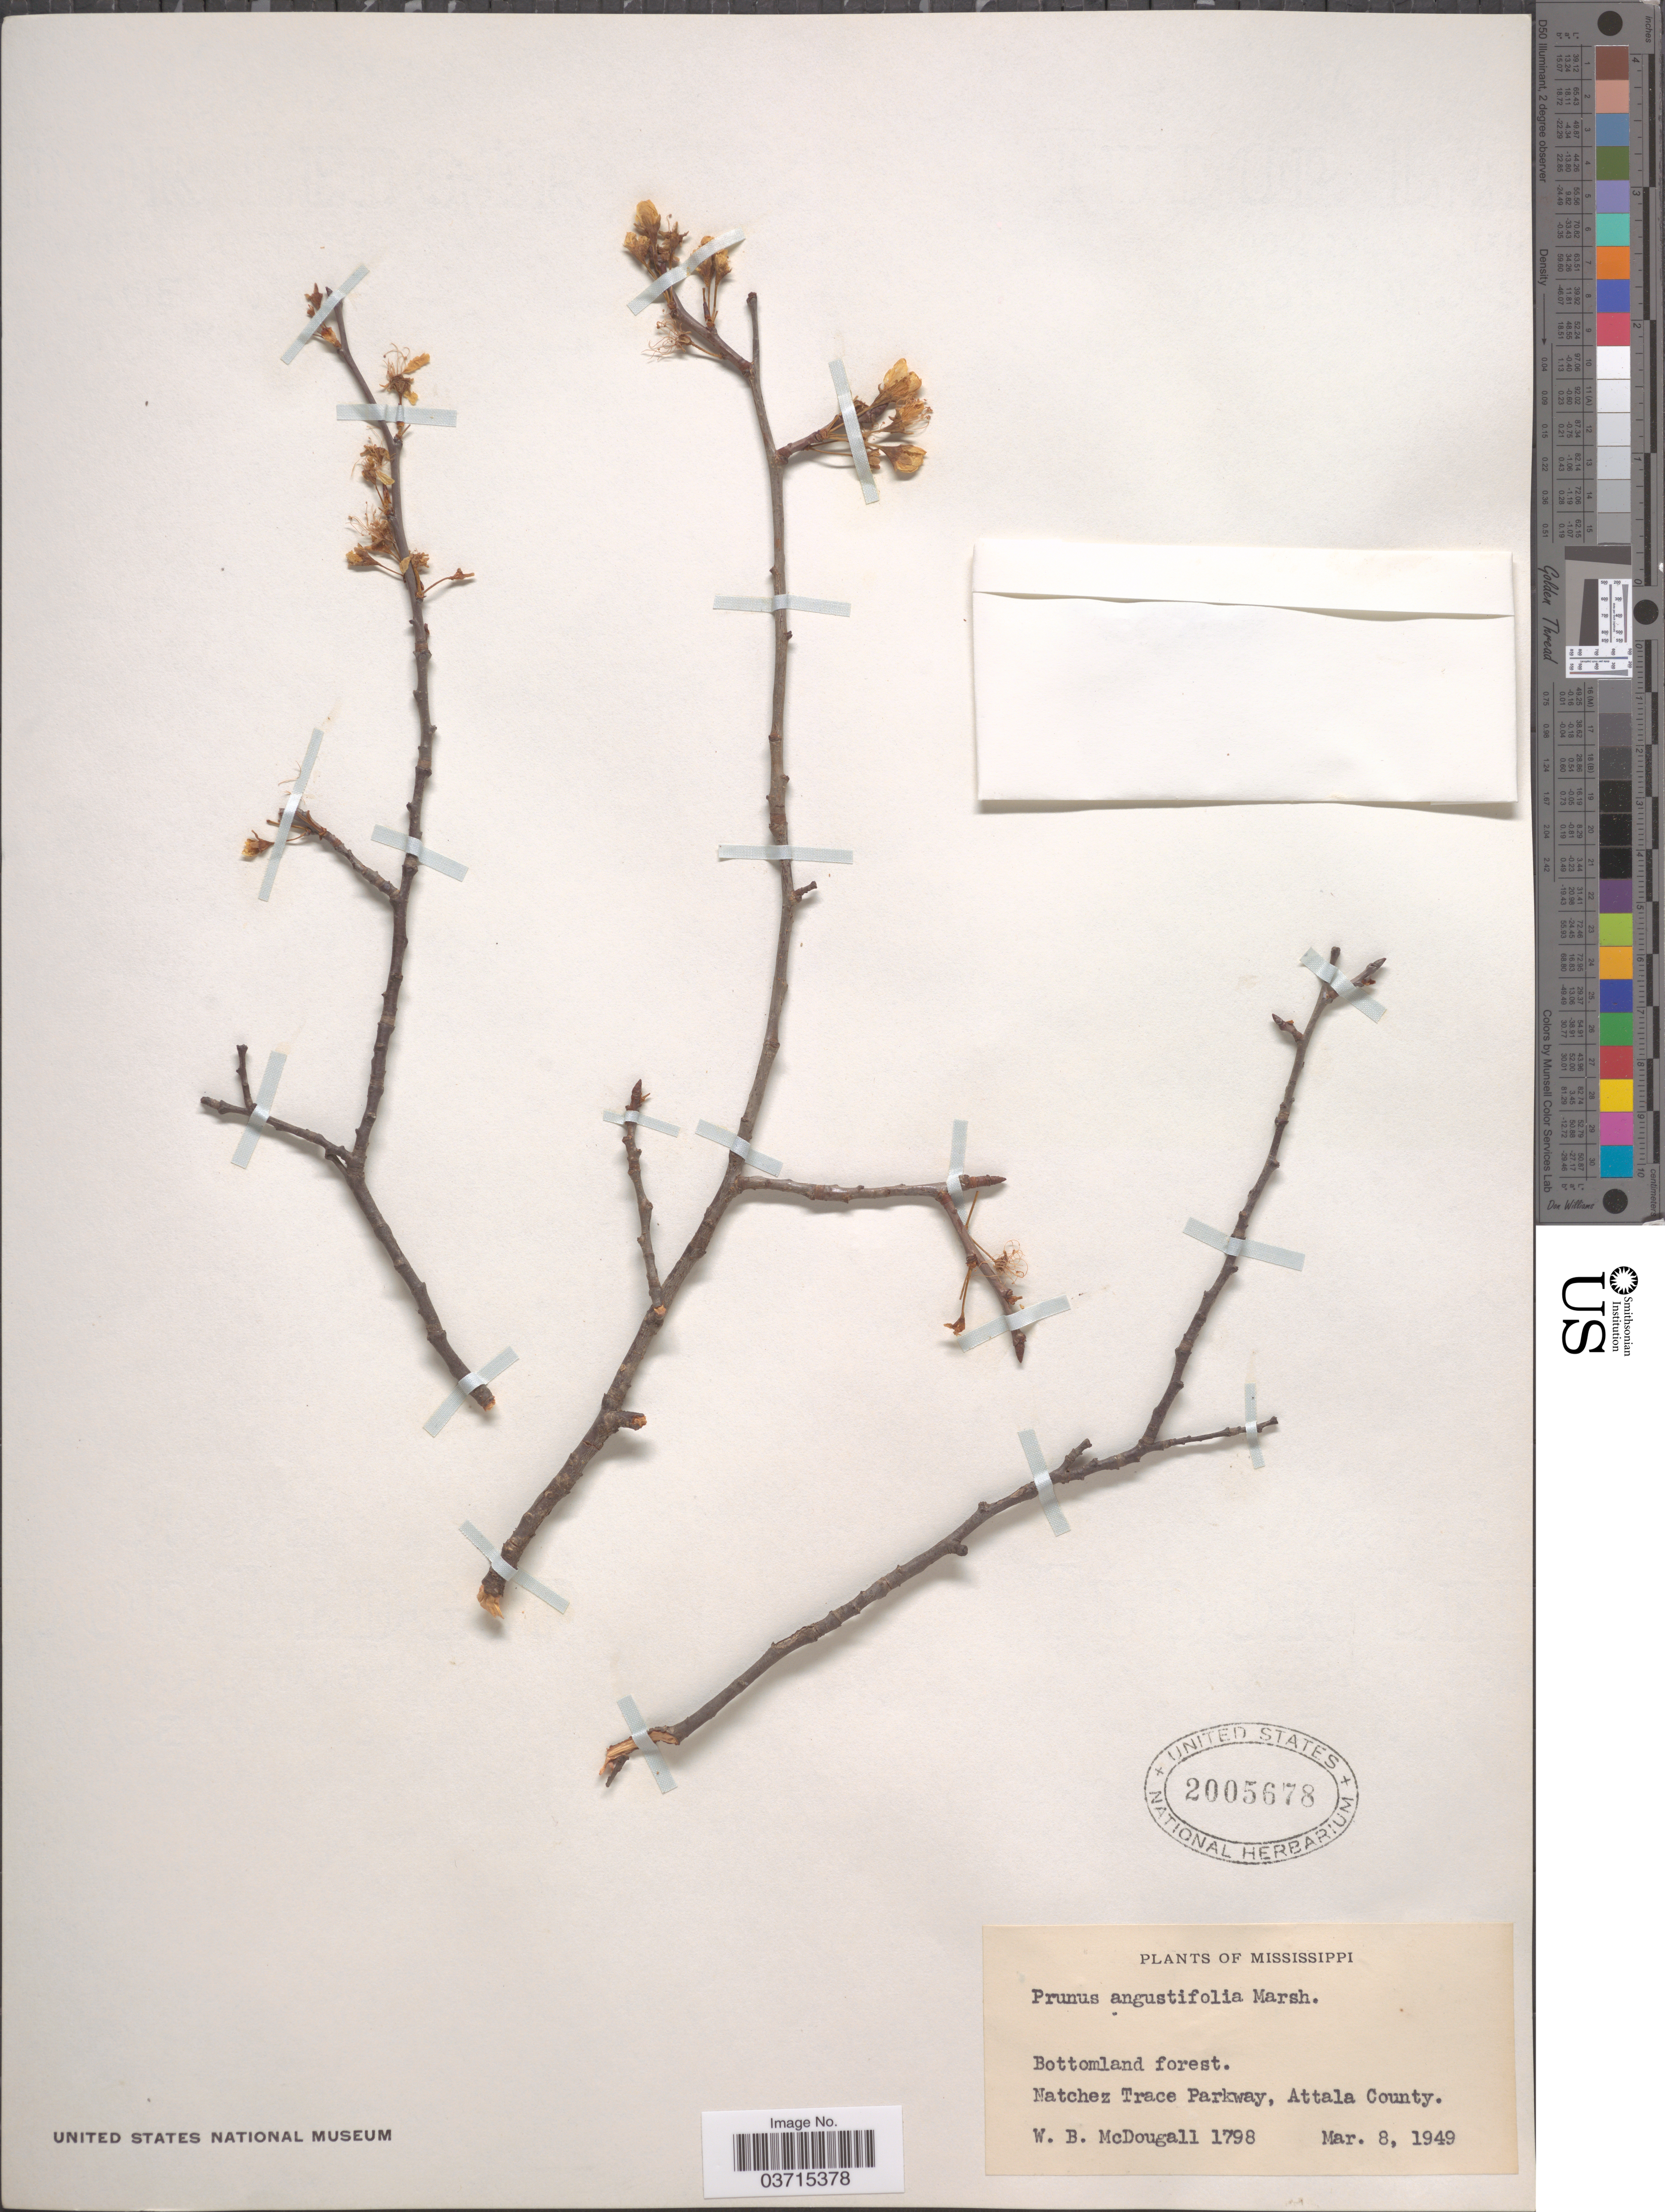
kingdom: Plantae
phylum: Tracheophyta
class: Magnoliopsida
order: Rosales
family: Rosaceae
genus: Prunus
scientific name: Prunus angustifolia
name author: Marshall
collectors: W. B. McDougall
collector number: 1798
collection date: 1949-03-08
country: United States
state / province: Mississippi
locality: Natchez Trace Parkway, Attala County.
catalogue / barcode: US 2005678